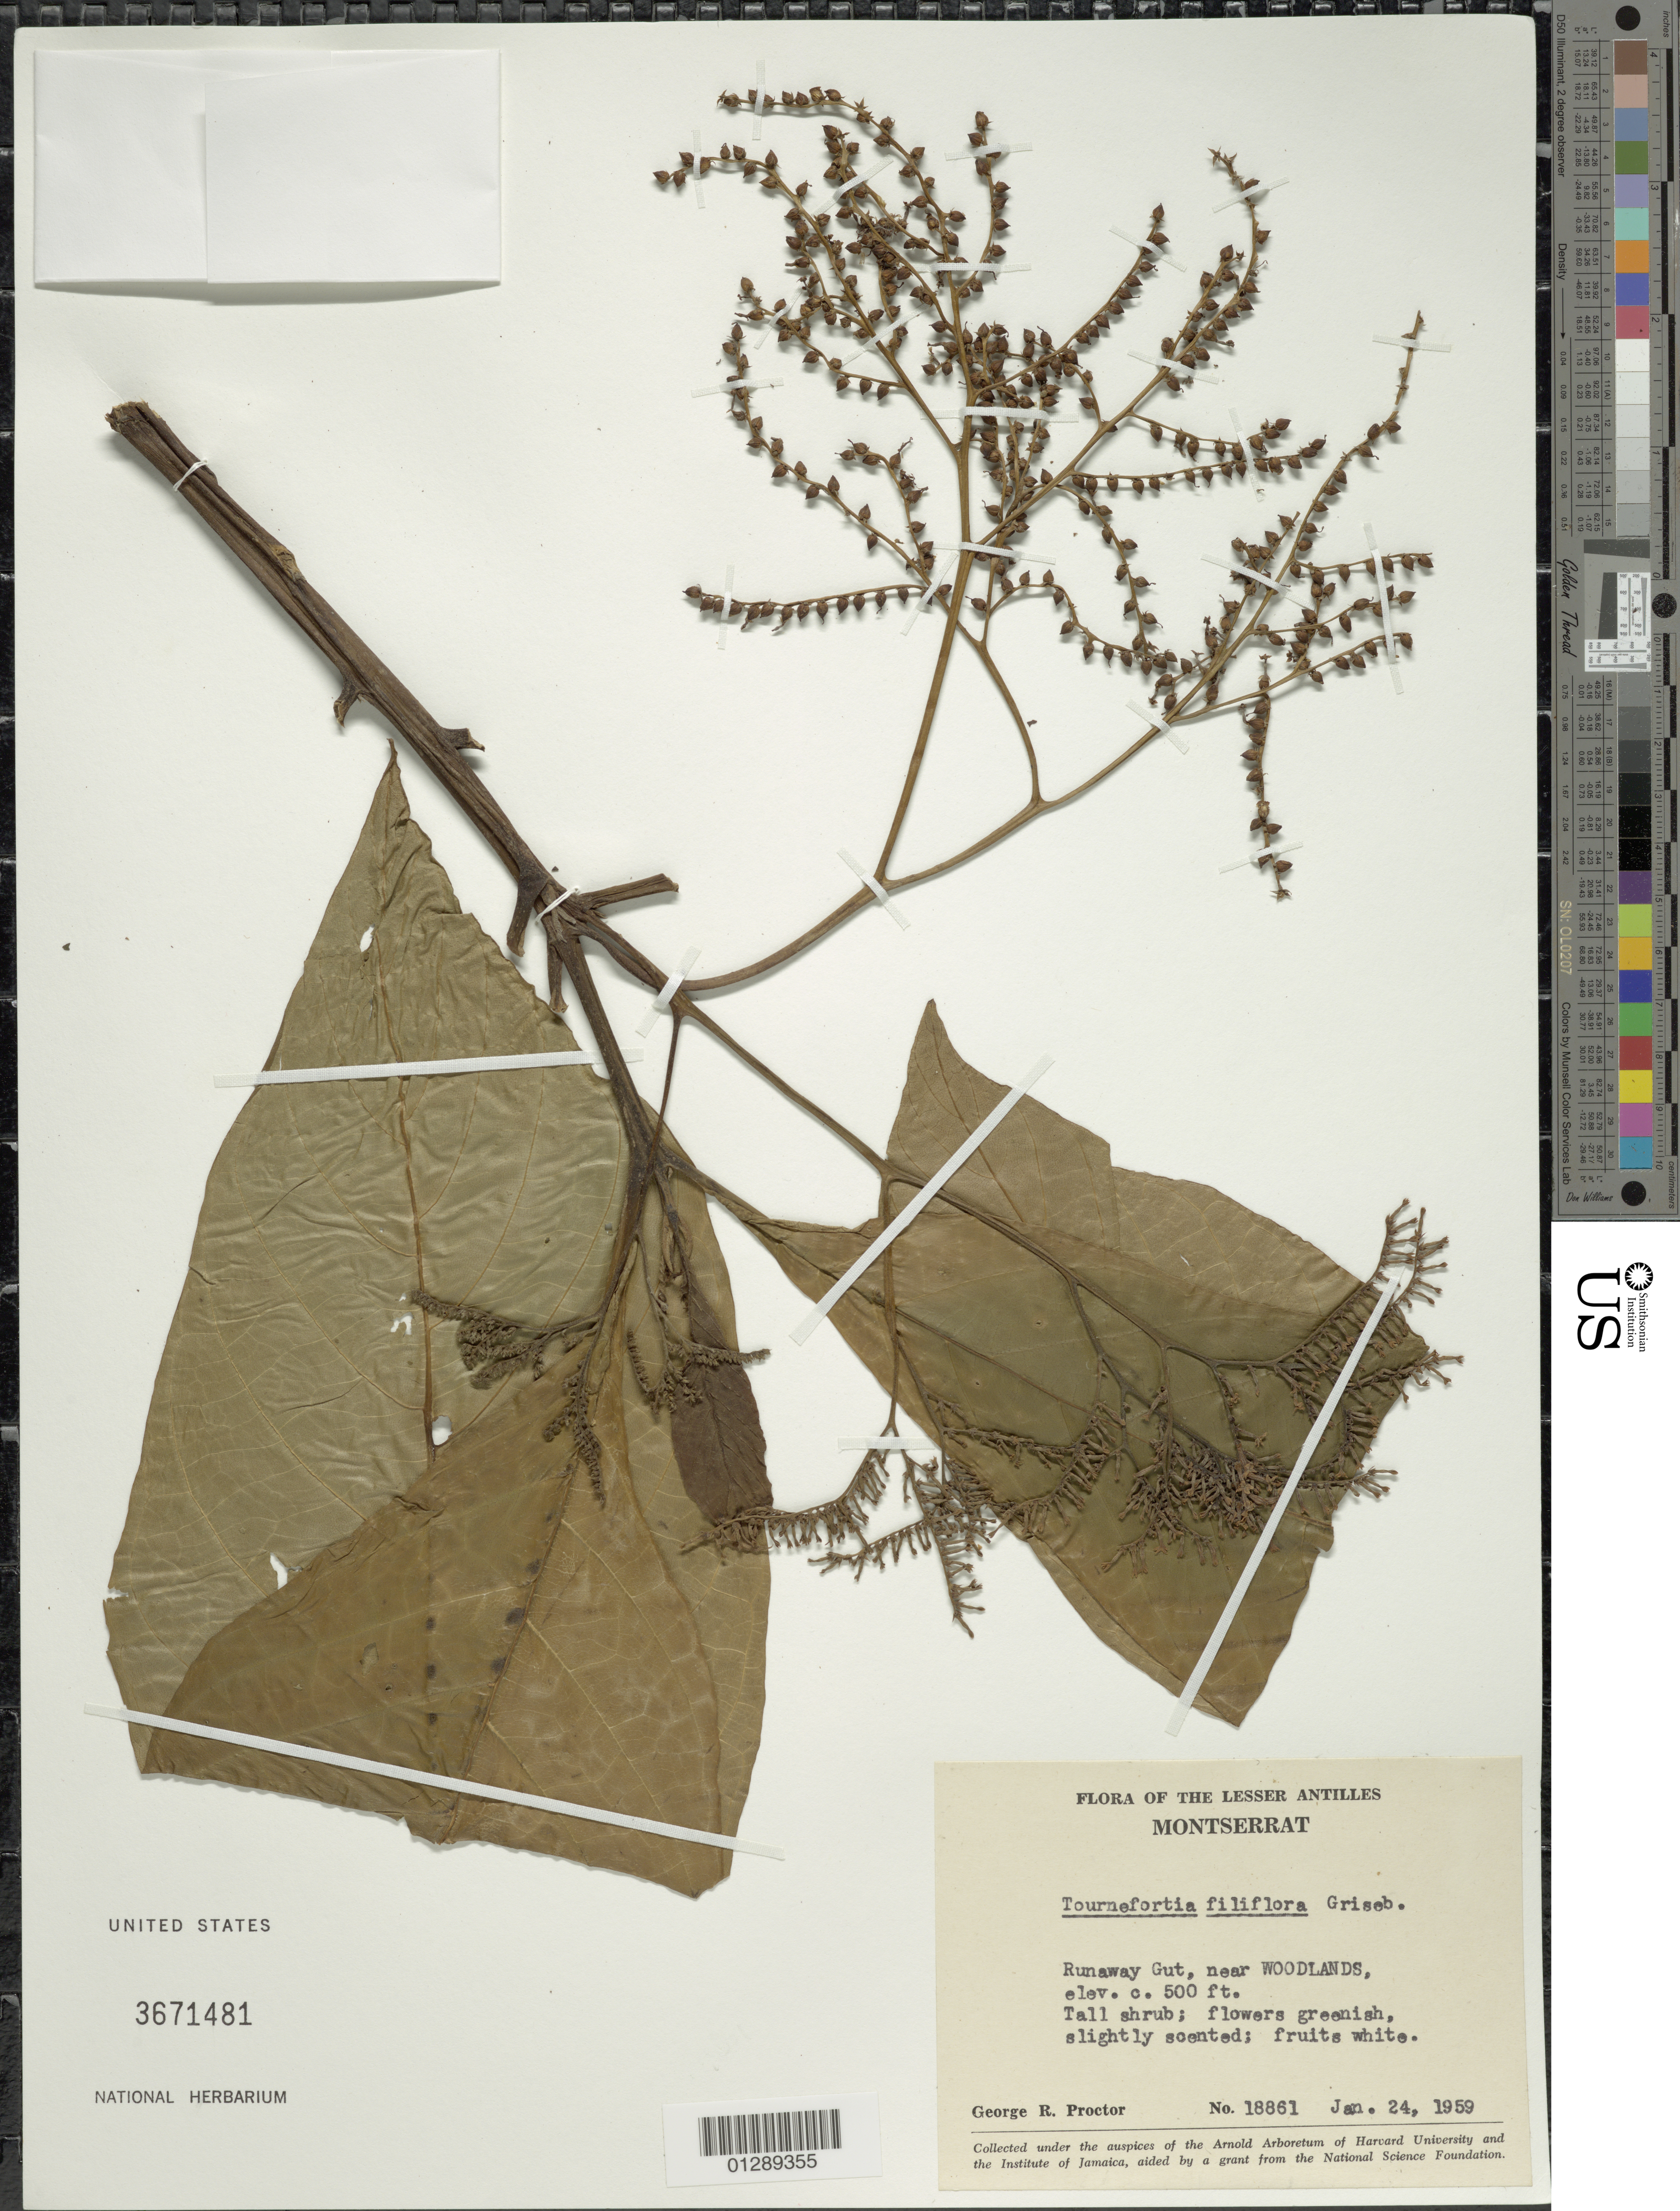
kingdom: Plantae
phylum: Tracheophyta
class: Magnoliopsida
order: Boraginales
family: Heliotropiaceae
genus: Tournefortia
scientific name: Tournefortia filiflora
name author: Griseb.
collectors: G. R. Proctor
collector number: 18861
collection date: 1959-01-24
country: Montserrat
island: Montserrat I.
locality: Runaway Gut, near Woodlands.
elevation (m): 152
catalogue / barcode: US 3671481